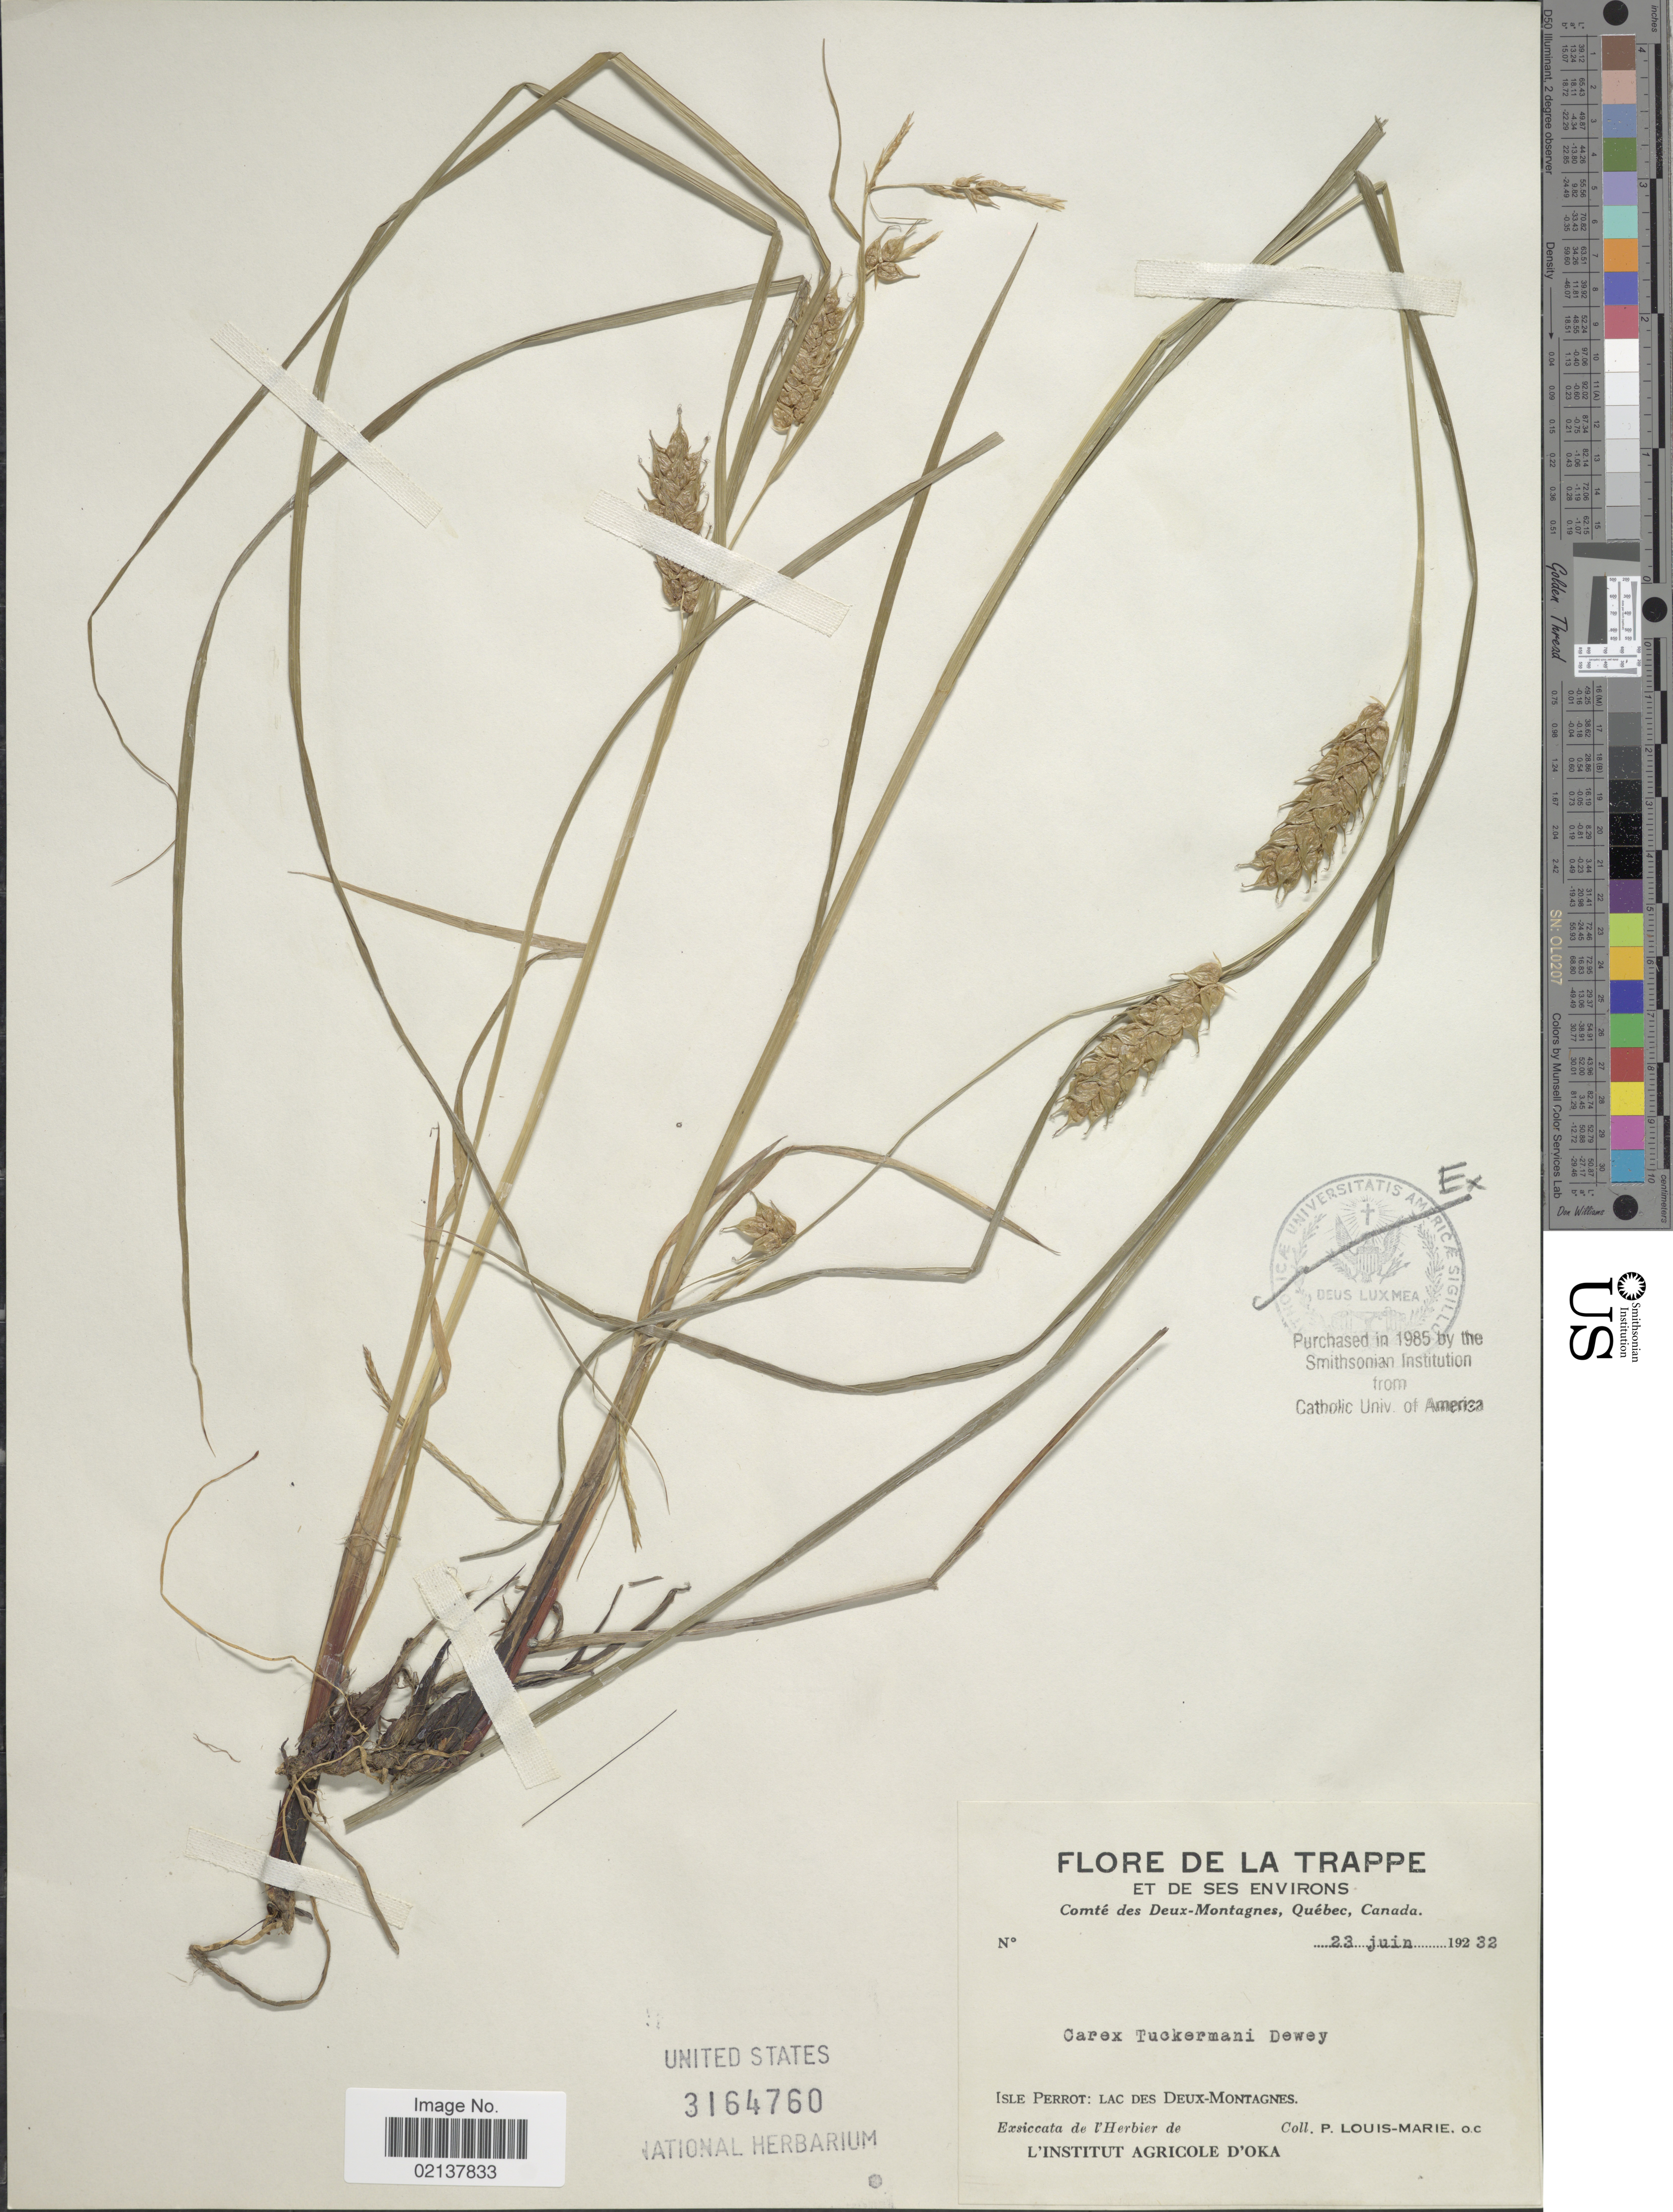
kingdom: Plantae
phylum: Tracheophyta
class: Liliopsida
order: Poales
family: Cyperaceae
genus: Carex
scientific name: Carex tuckermanii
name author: Boott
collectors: L.-M. LaLonde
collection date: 1932-06-23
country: Canada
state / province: Quebec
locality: De La Trappe et De Ses Environs, Comté des Deux-Montagnes, Isle Perrot: Lac Des Deux-Montagnes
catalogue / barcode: US 3164760